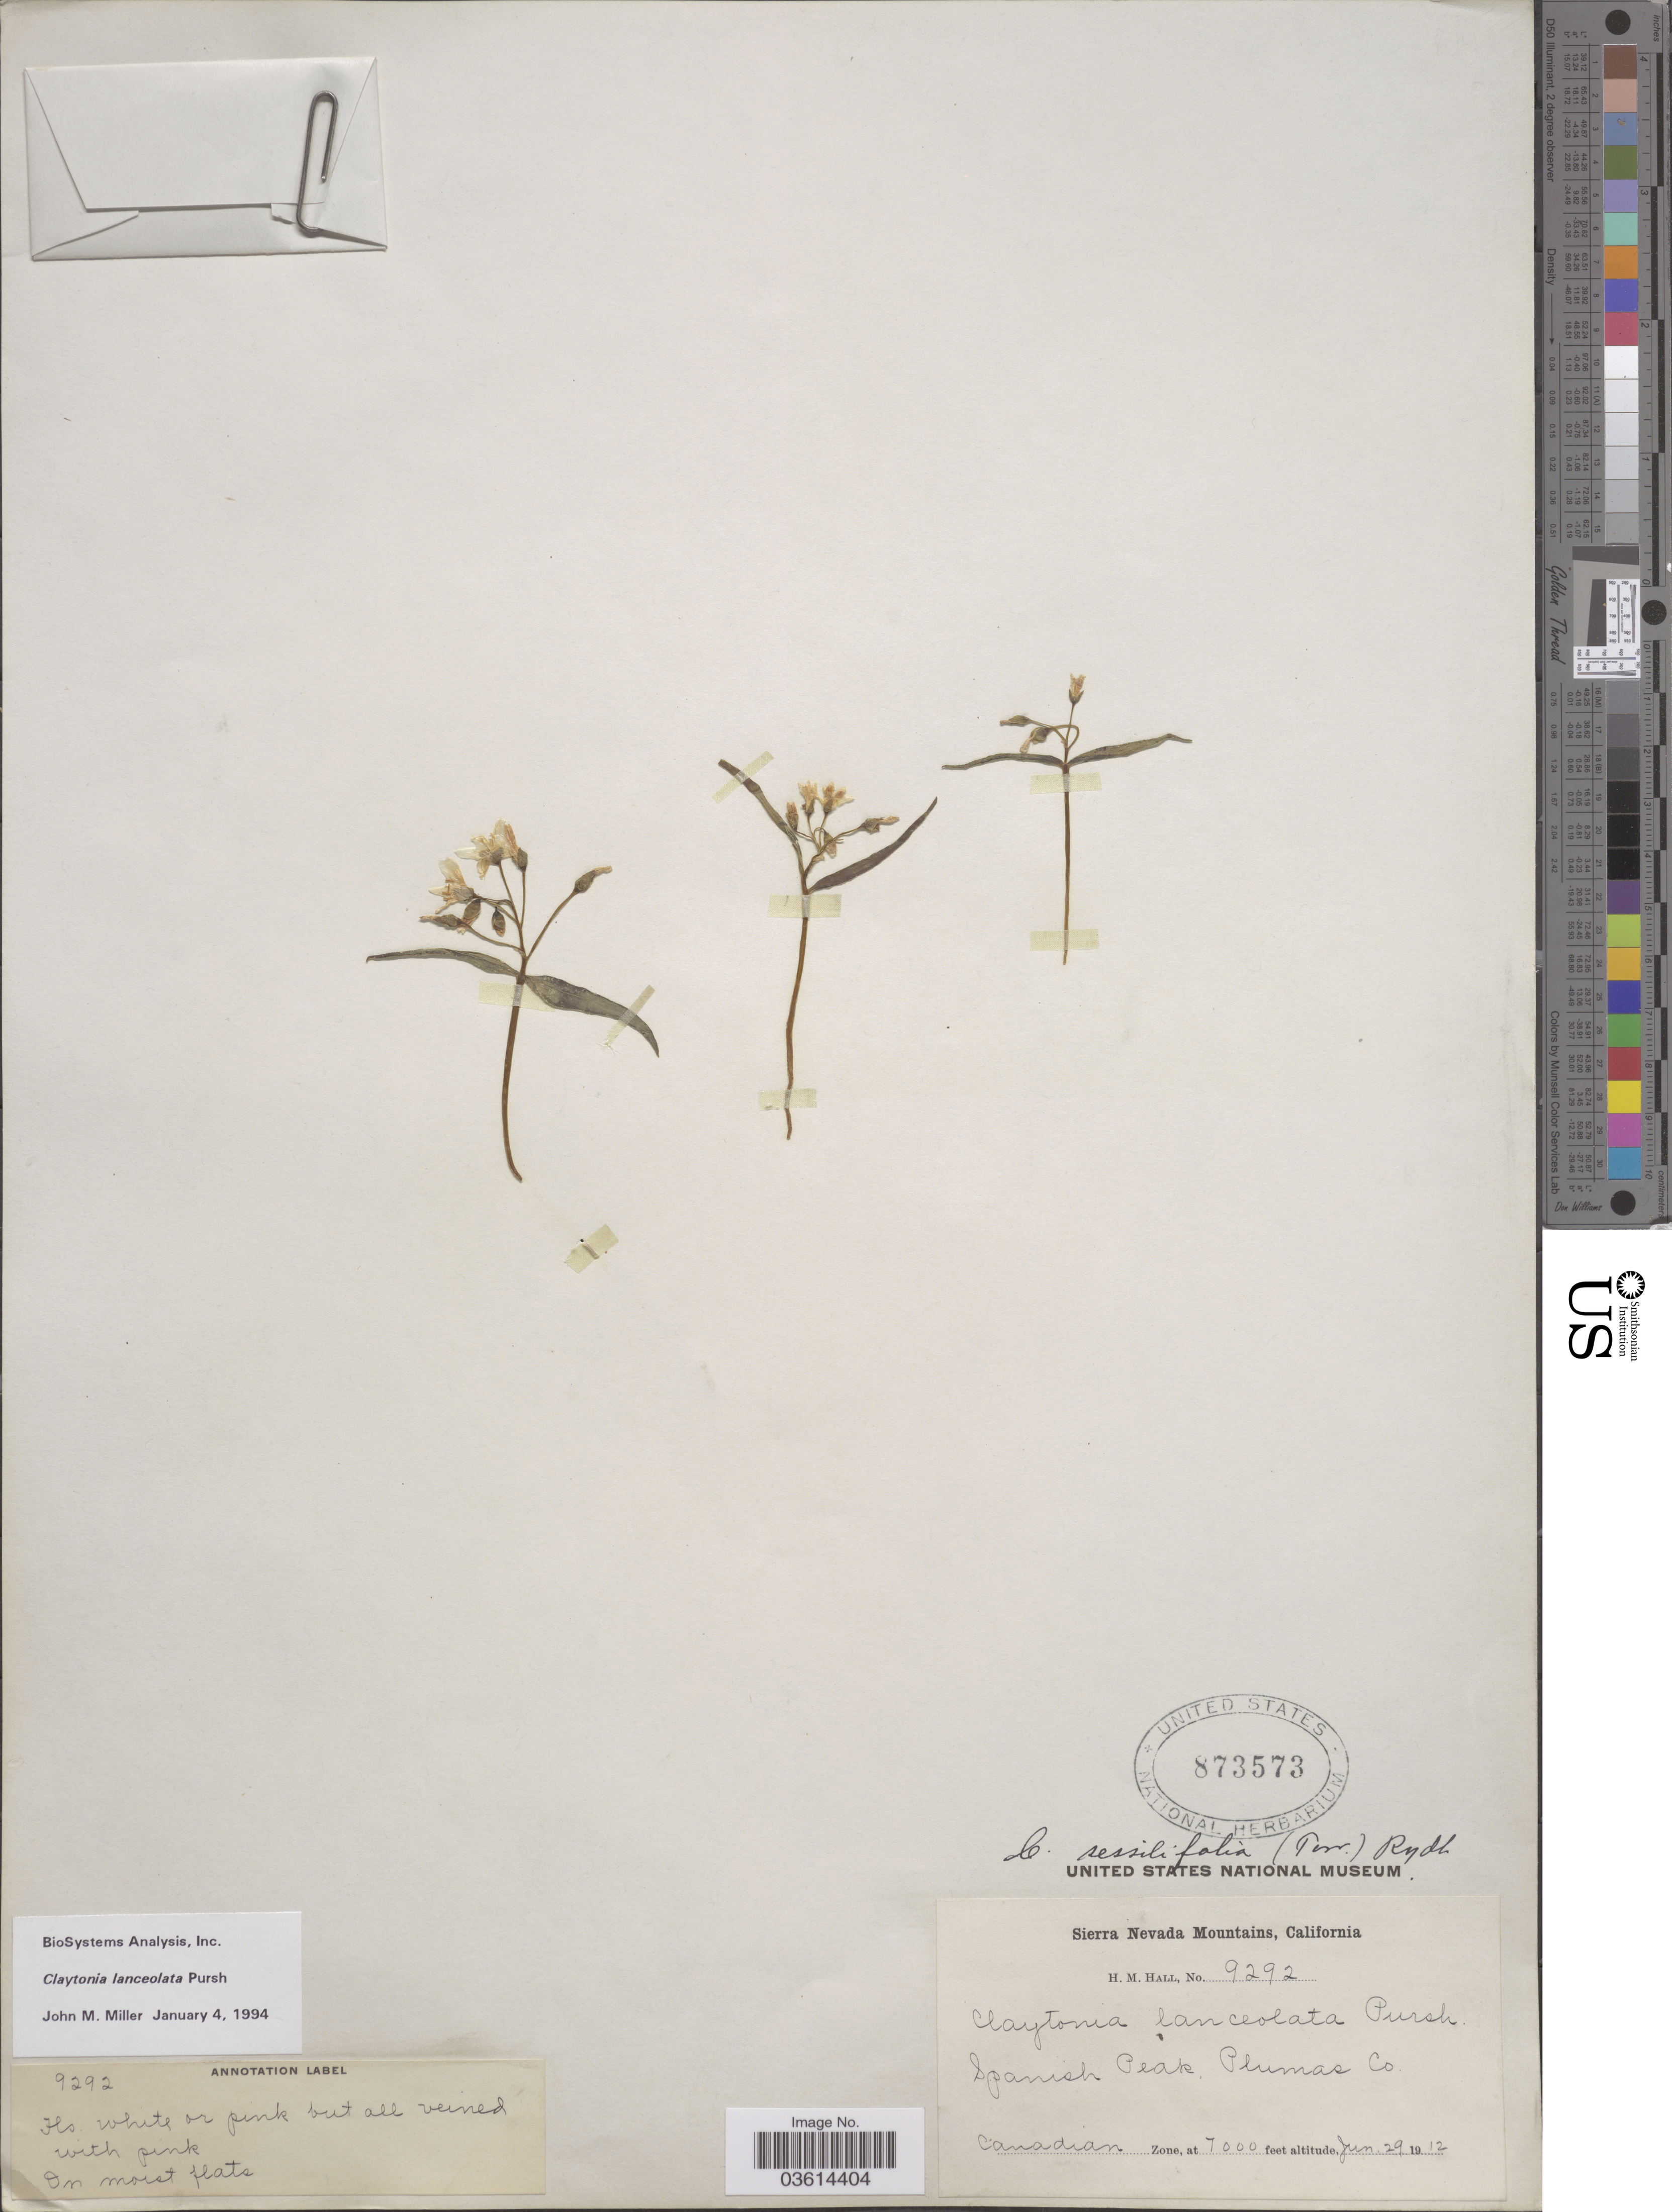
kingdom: Plantae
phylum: Tracheophyta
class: Magnoliopsida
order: Caryophyllales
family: Montiaceae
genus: Claytonia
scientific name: Claytonia lanceolata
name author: Pursh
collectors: H. M. Hall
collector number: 9292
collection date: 1912-06-29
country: United States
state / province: California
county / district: Plumas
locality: Sierra Nevada Mountains. Spanish Peak, Plumas Co.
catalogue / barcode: US 873573